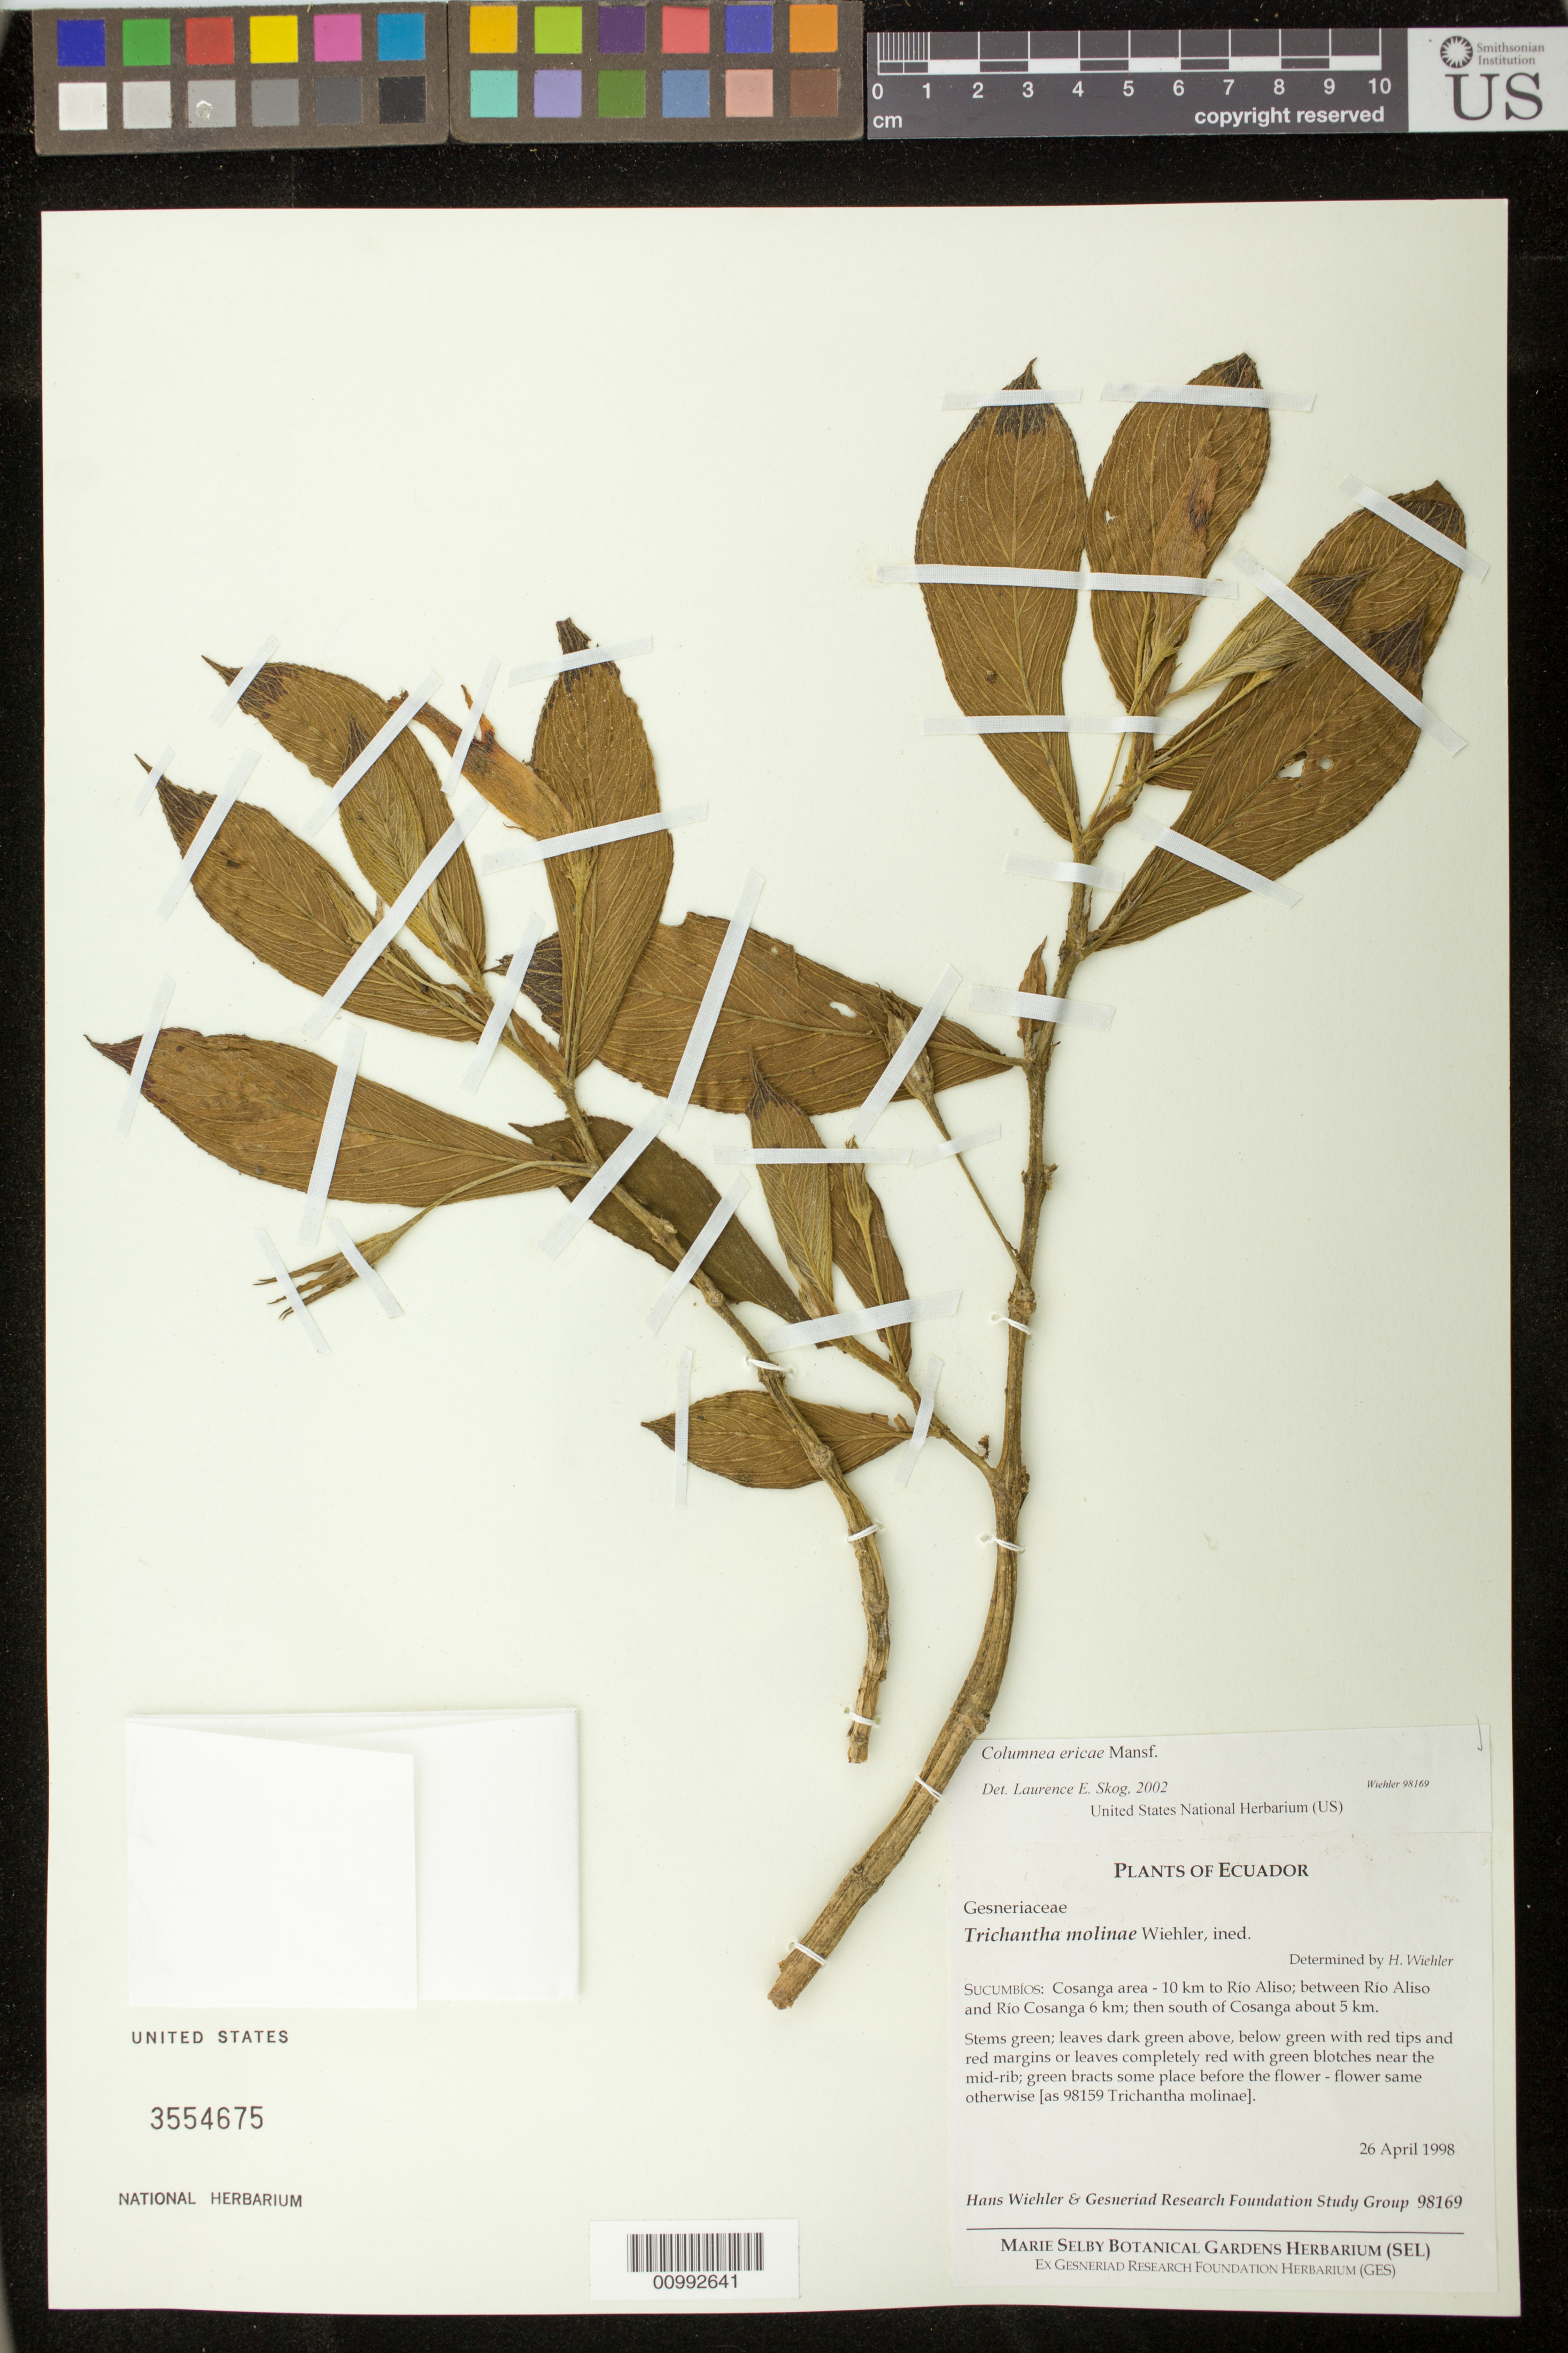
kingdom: Plantae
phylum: Tracheophyta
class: Magnoliopsida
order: Lamiales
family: Gesneriaceae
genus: Columnea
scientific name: Columnea ericae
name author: Mansf.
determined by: Skog, Laurence E.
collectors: H. J. Wiehler & GRF Study Group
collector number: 98169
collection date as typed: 26 Apr 1998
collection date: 1998-04-26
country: Ecuador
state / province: Sucumbíos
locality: Sucumbíos: Cosanga area - 10 km to Rio Aliso; between Rio Aliso and Rio Cosanga 6 km; then south of Cosanga about 5 km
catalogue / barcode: US 3554675